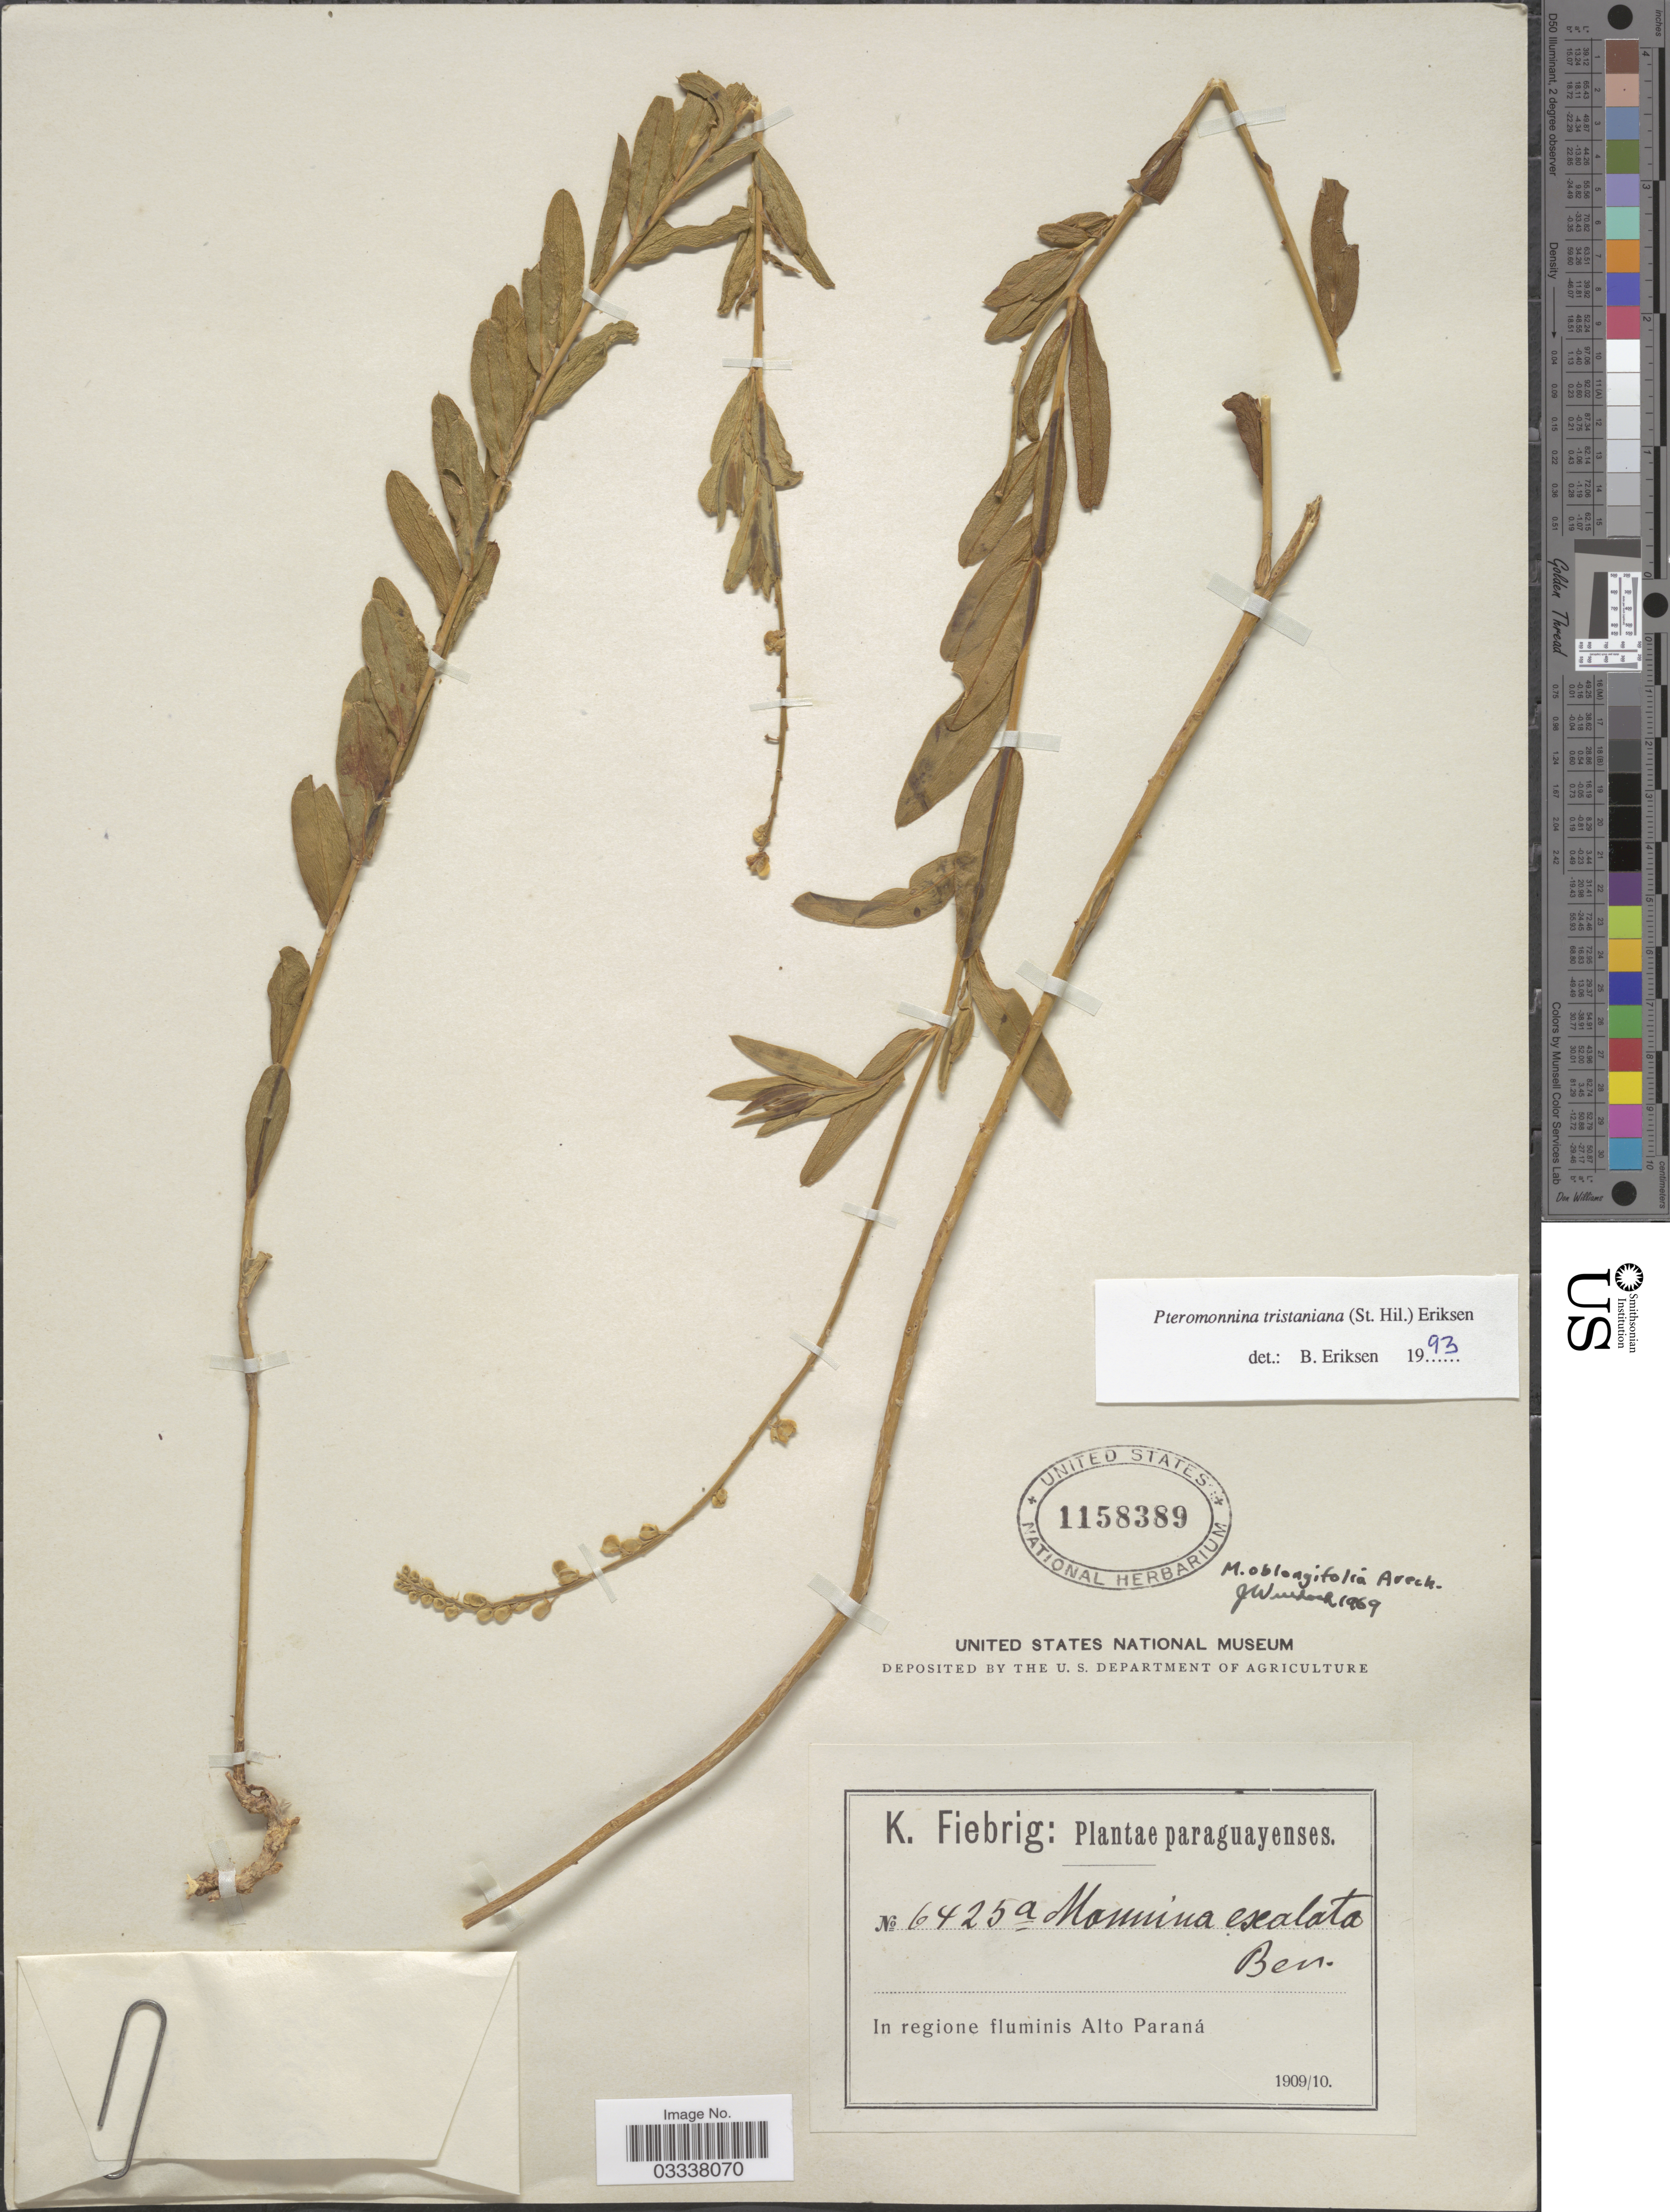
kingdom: Plantae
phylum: Tracheophyta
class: Magnoliopsida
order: Fabales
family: Polygalaceae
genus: Monnina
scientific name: Monnina tristaniana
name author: A. St.-Hil.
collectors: K. Fiebrig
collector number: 6425a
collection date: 1909/1910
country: Paraguay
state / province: Alto Parana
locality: In regione fluminis Alto Paraná.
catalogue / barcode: US 1158389